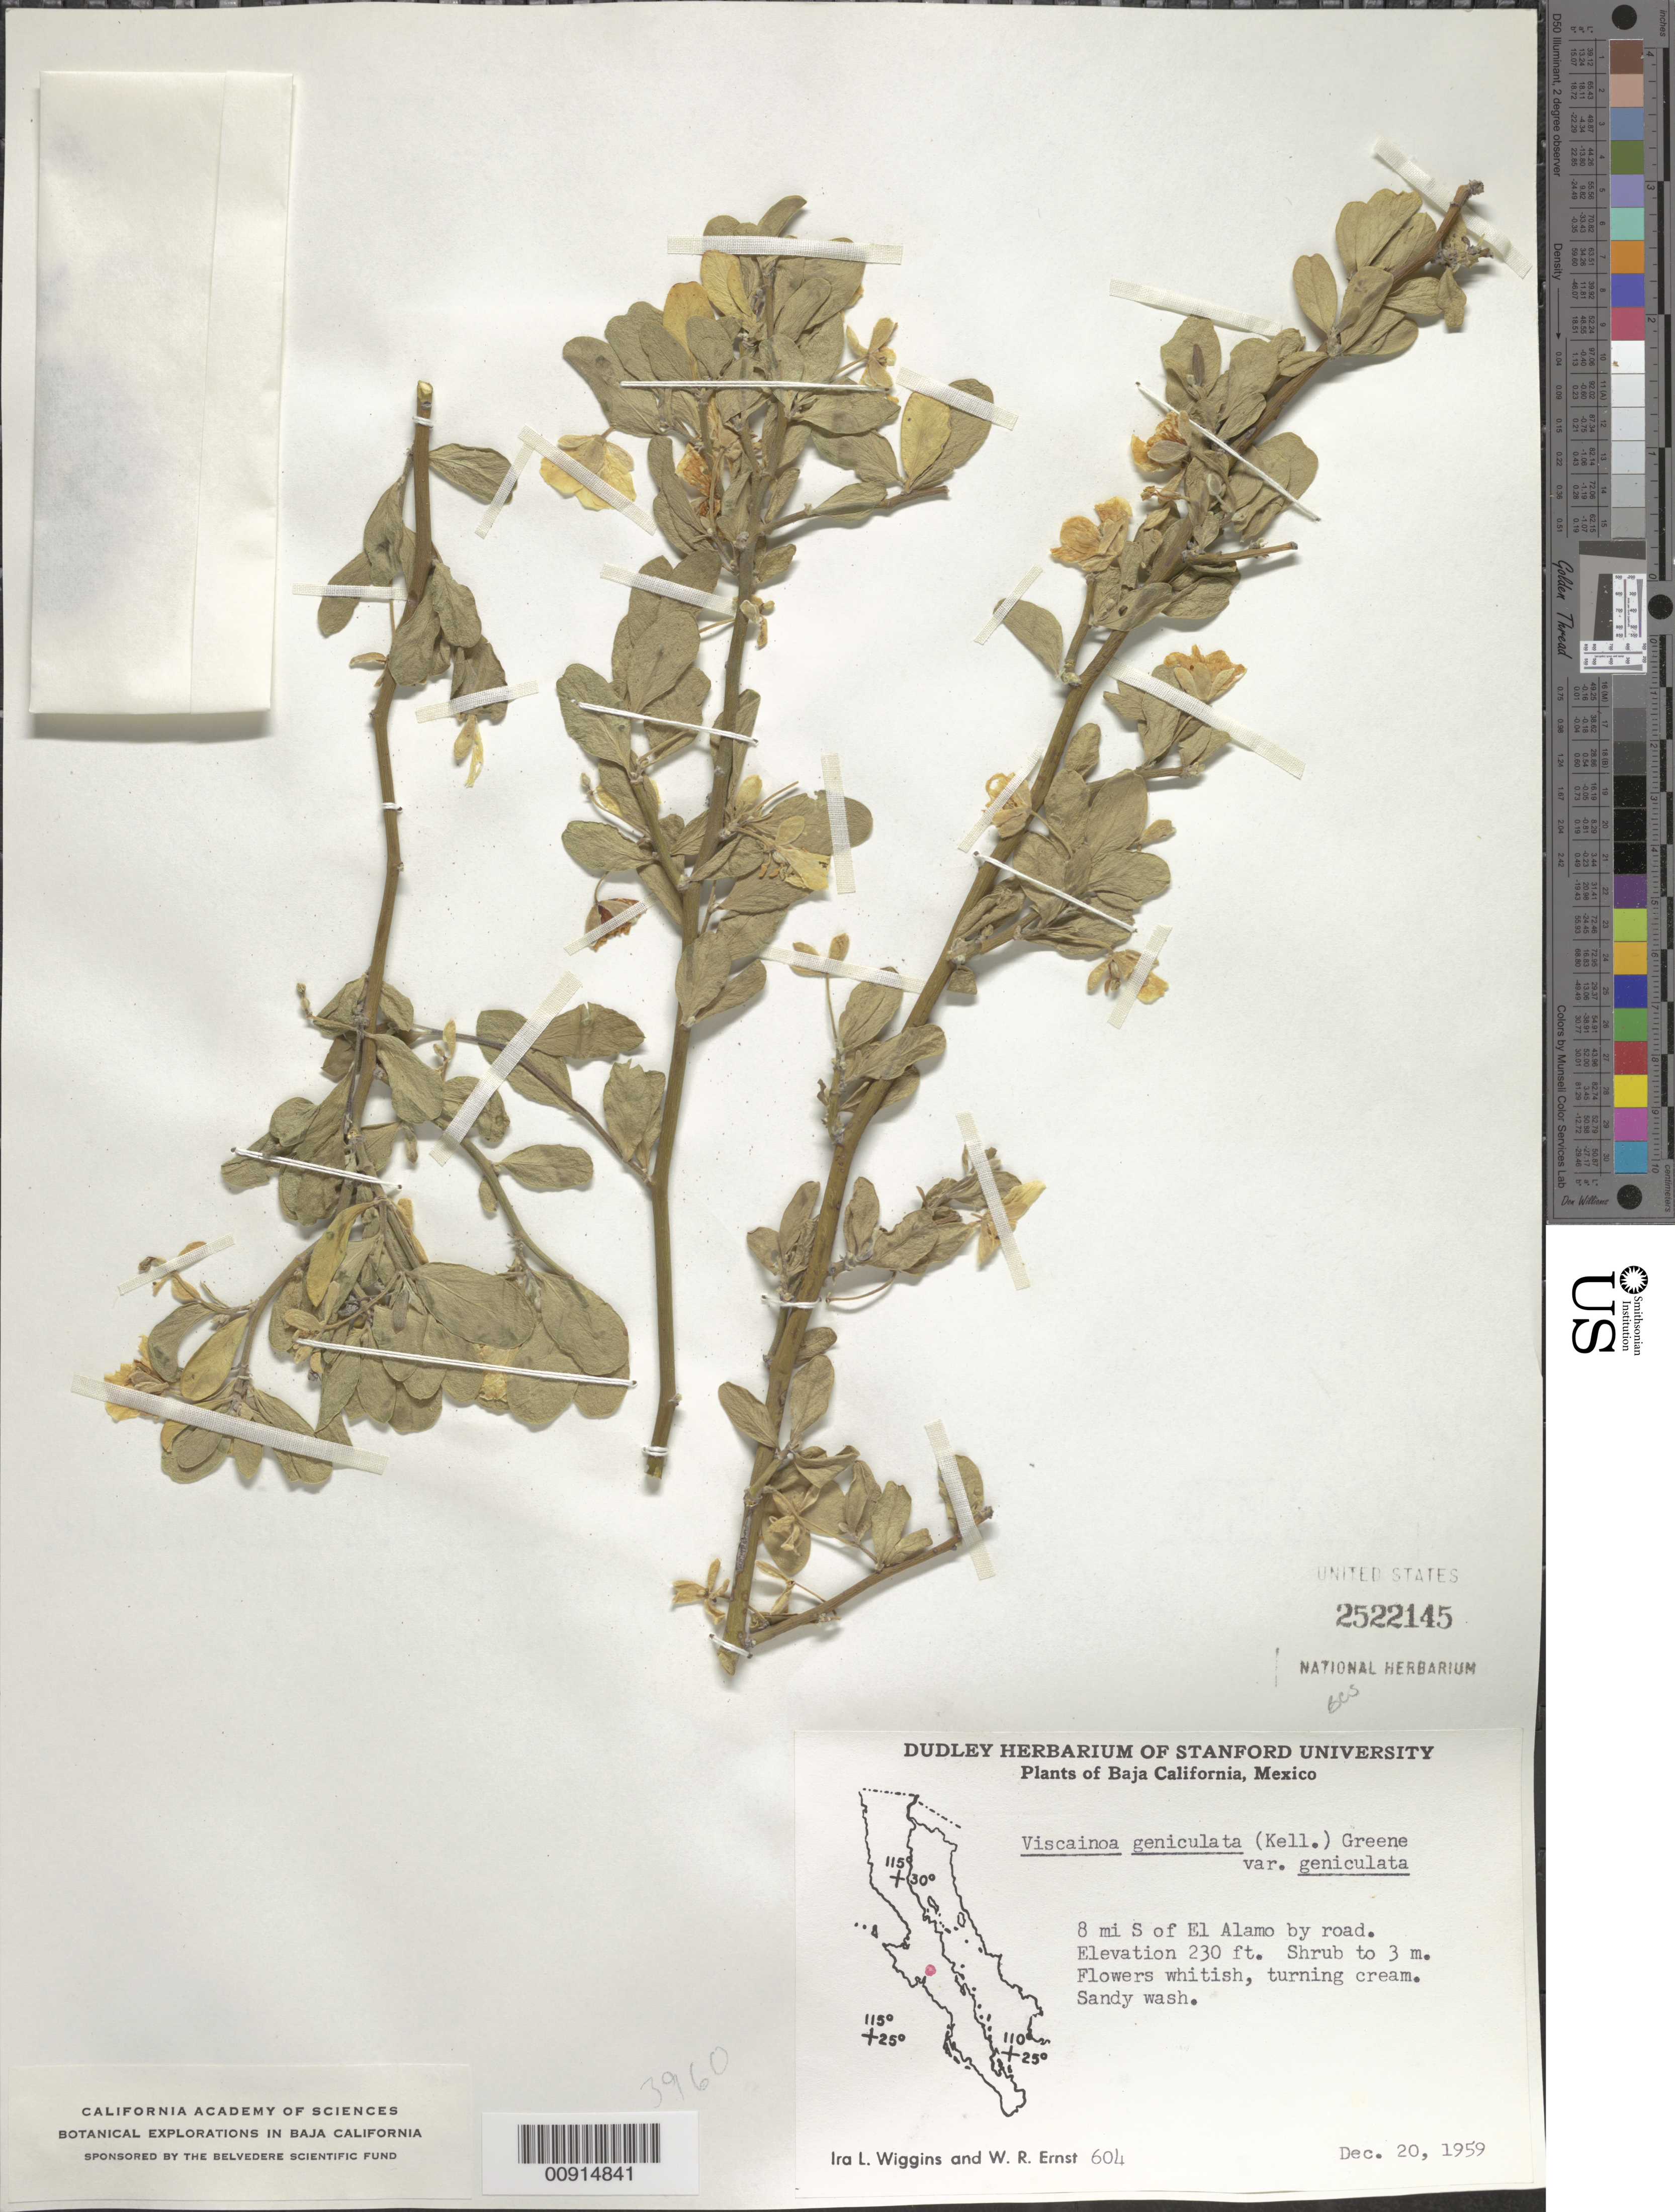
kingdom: Plantae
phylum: Tracheophyta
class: Magnoliopsida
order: Zygophyllales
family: Zygophyllaceae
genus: Viscainoa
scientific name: Viscainoa geniculata var. geniculata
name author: (Kellogg) Greene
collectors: I. L. Wiggins & W. R. Ernst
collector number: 604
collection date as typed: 20 Dec 1959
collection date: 1959-12-20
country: Mexico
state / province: Baja California Sur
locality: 8 mi. S of El Alamo by road. Baja California.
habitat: Sandy wash.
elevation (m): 70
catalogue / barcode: US 2522145